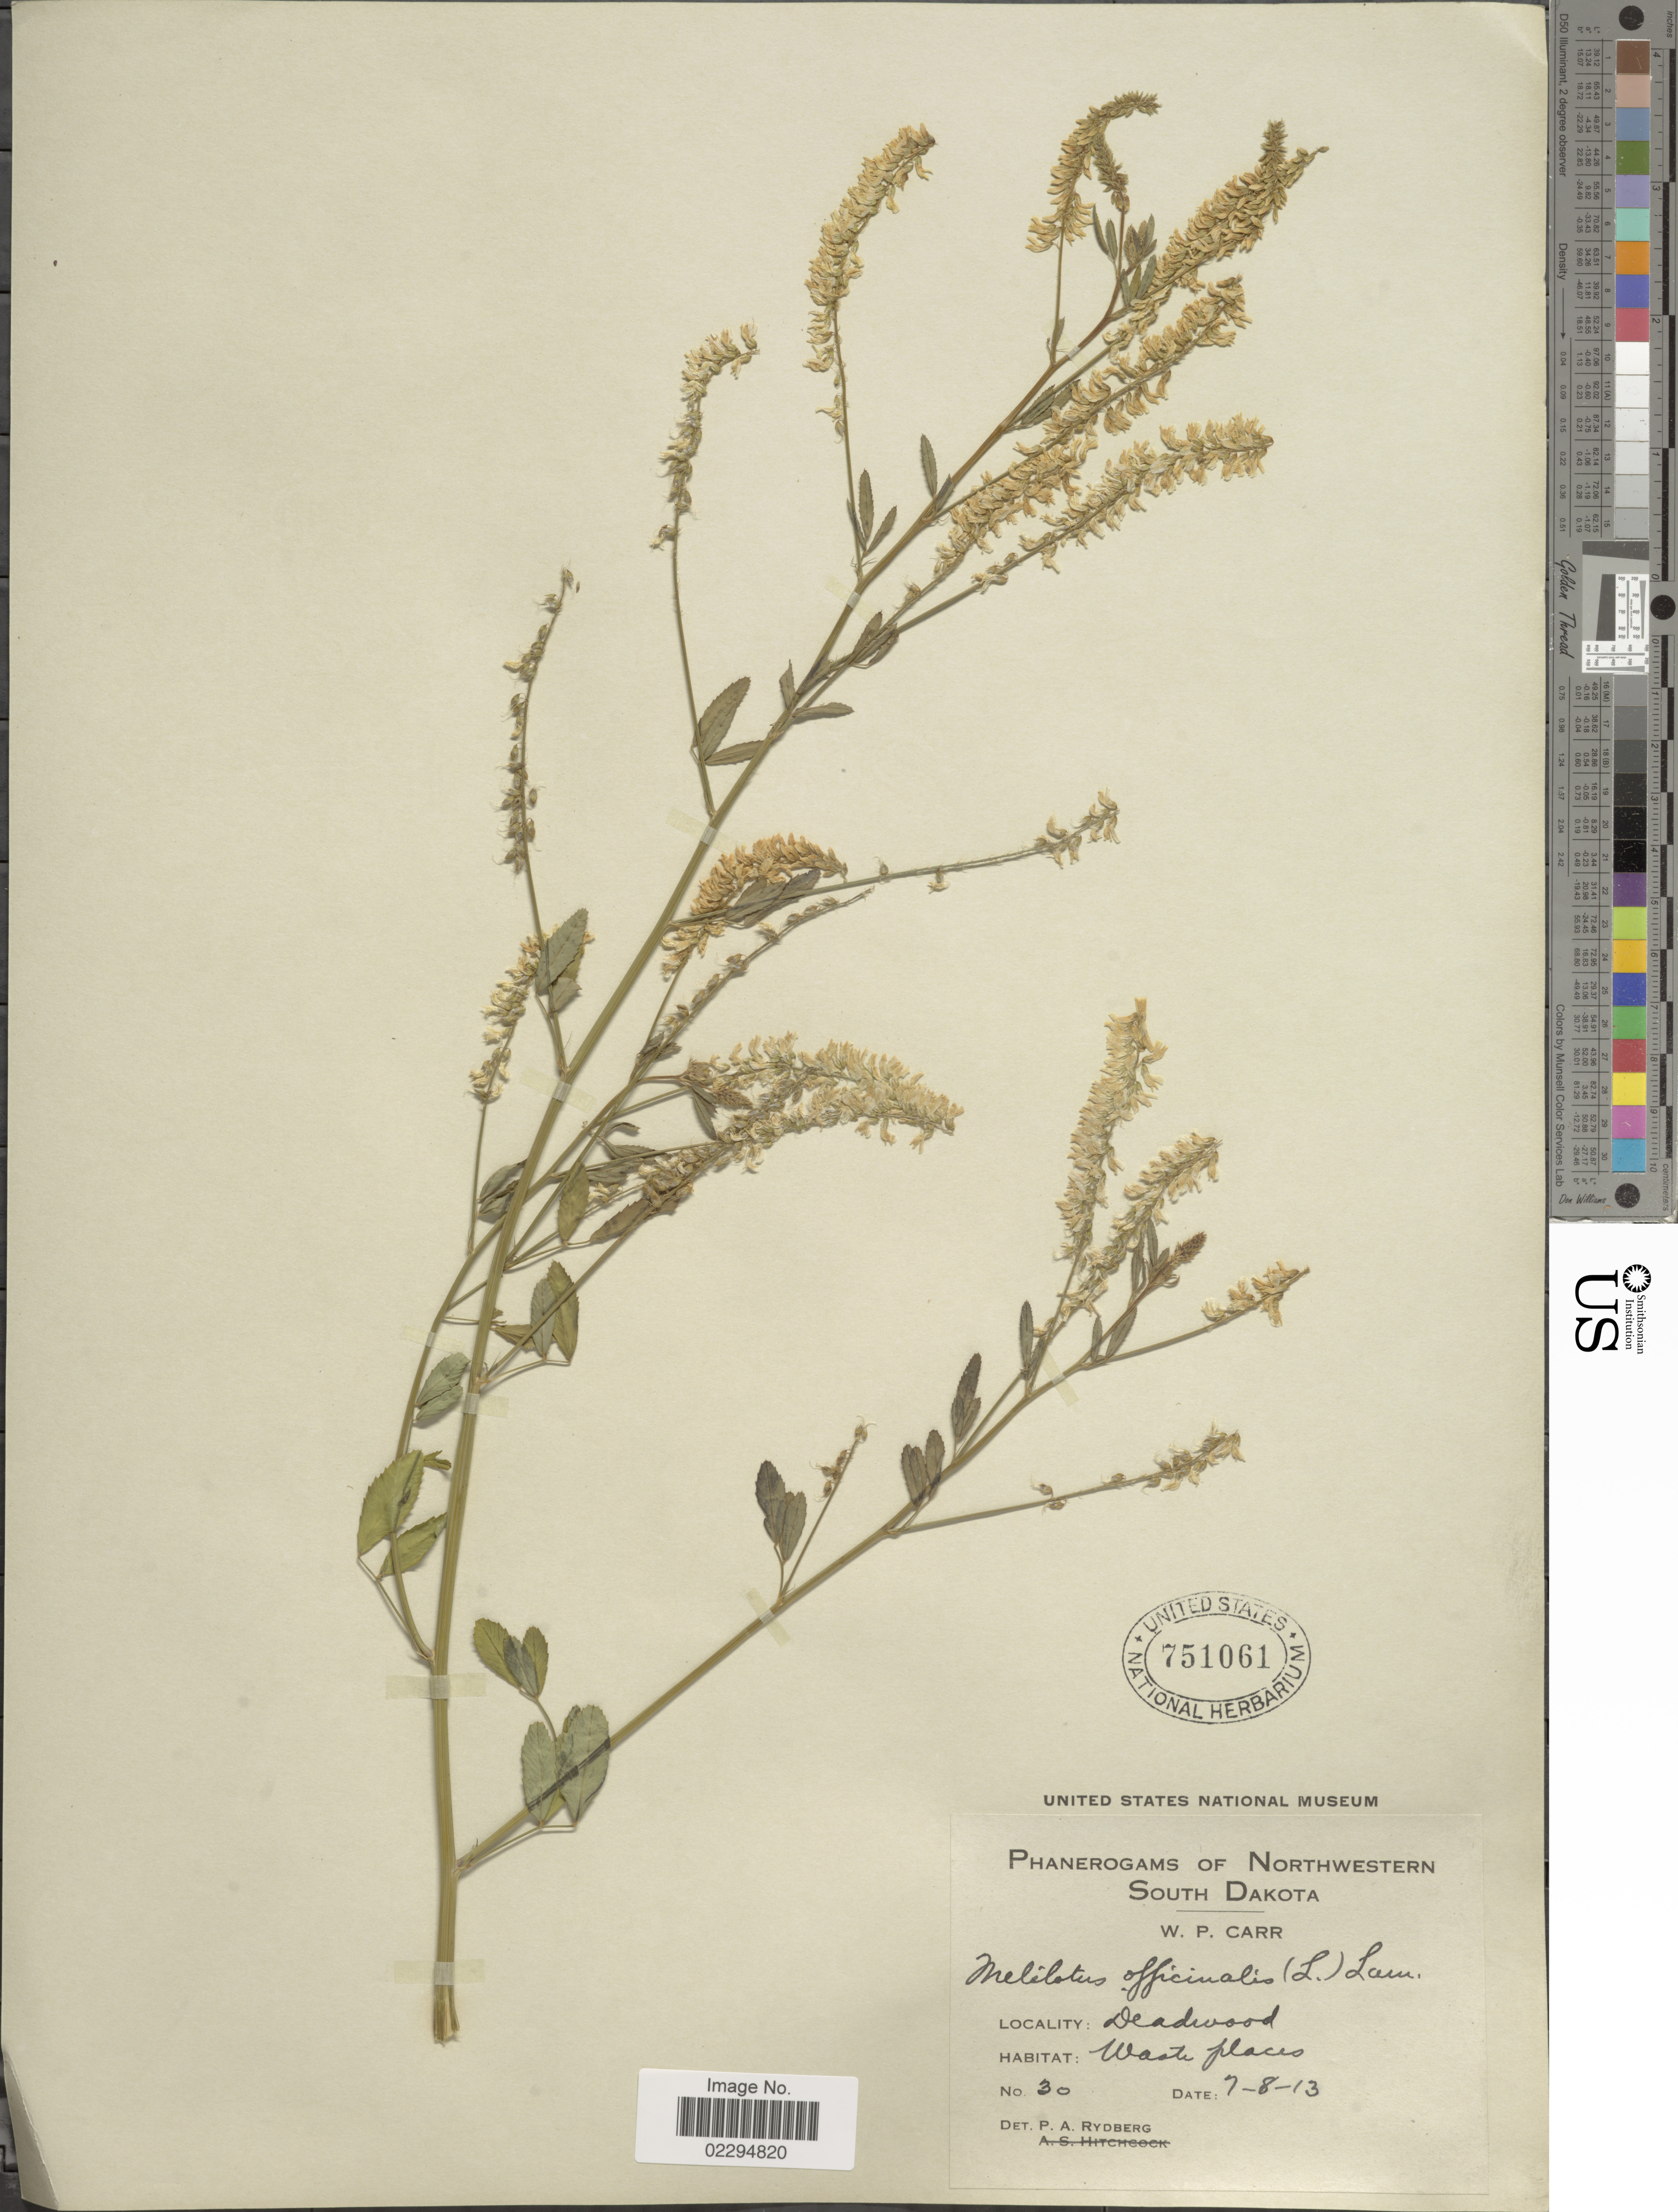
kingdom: Plantae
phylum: Tracheophyta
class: Magnoliopsida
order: Fabales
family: Fabaceae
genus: Melilotus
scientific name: Melilotus officinalis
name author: (L.) Lam.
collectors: W. Carr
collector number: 30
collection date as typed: Transcribed d/m/y: 8/7/13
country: United States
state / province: South Dakota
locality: Deadwood, Waste places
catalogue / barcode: US 751061